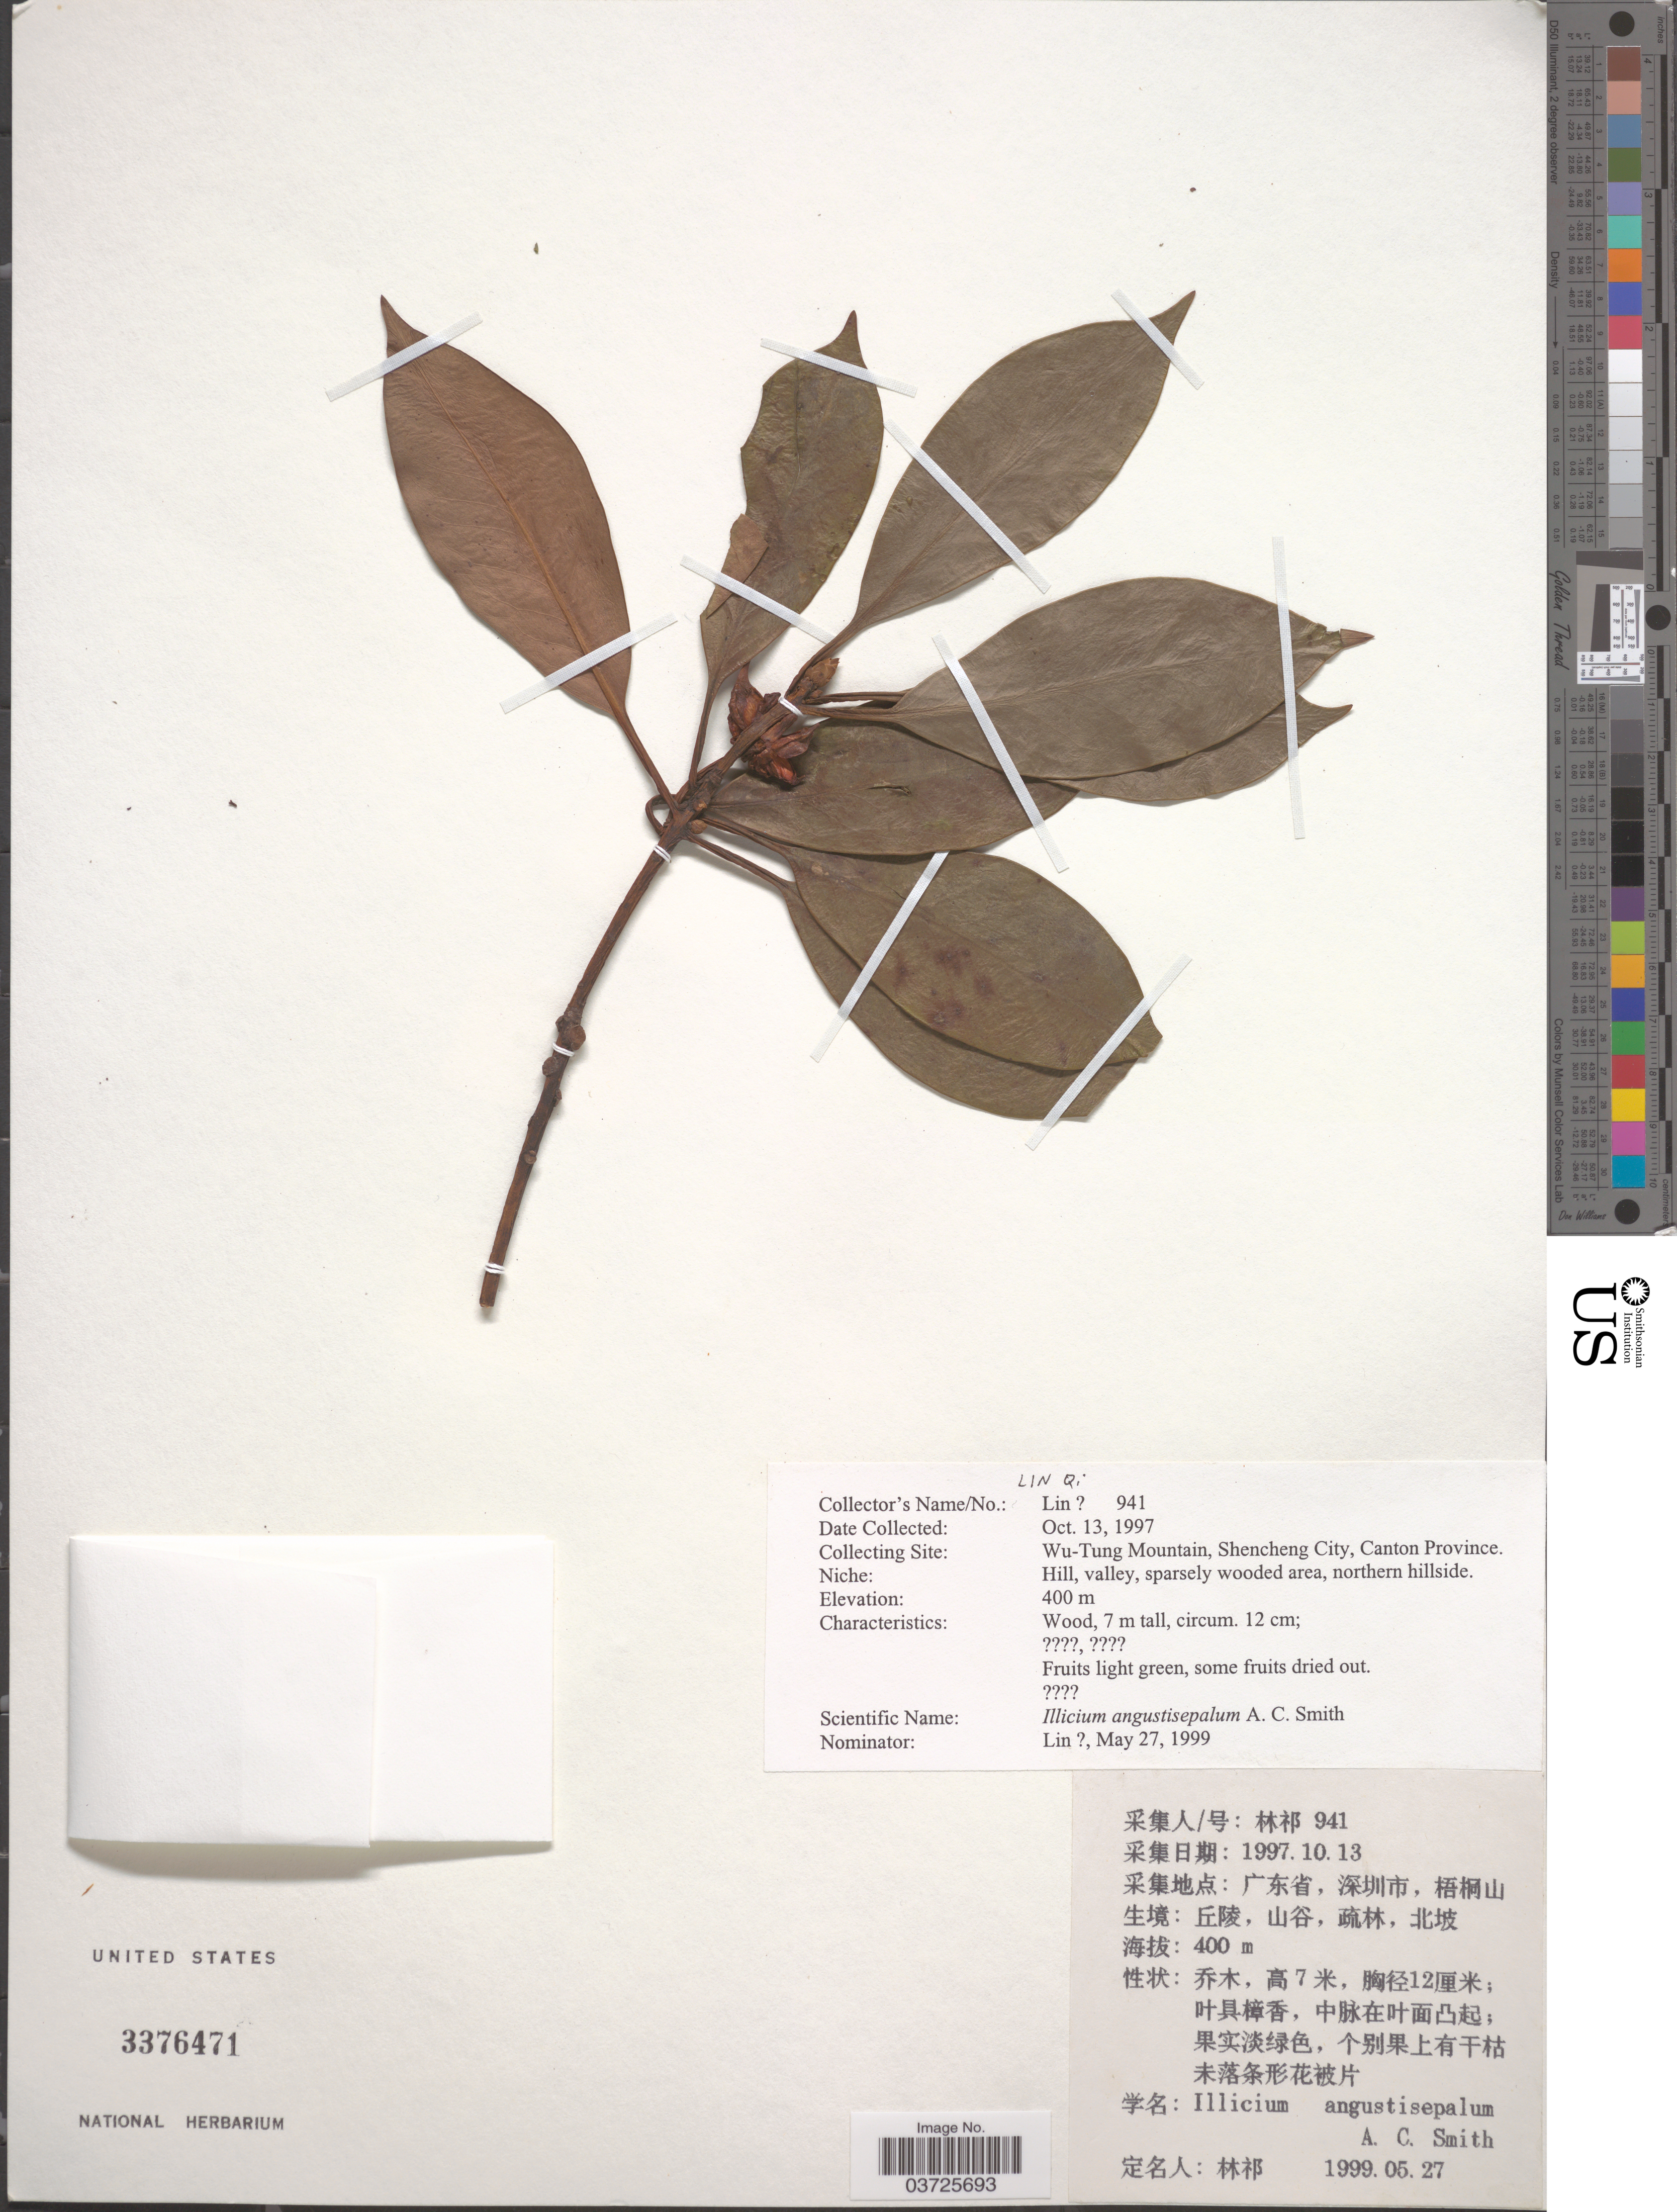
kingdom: Plantae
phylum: Tracheophyta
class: Magnoliopsida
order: Austrobaileyales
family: Schisandraceae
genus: Illicium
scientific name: Illicium angustisepalum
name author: A.C. Sm.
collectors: Lin Qi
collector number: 941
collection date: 1997-10-13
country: China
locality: Wu-Tung Mountain, Shencheng City, Canton Province. Hill, valley, sparsely wooded area, northern hillside.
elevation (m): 400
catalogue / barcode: US 3376471